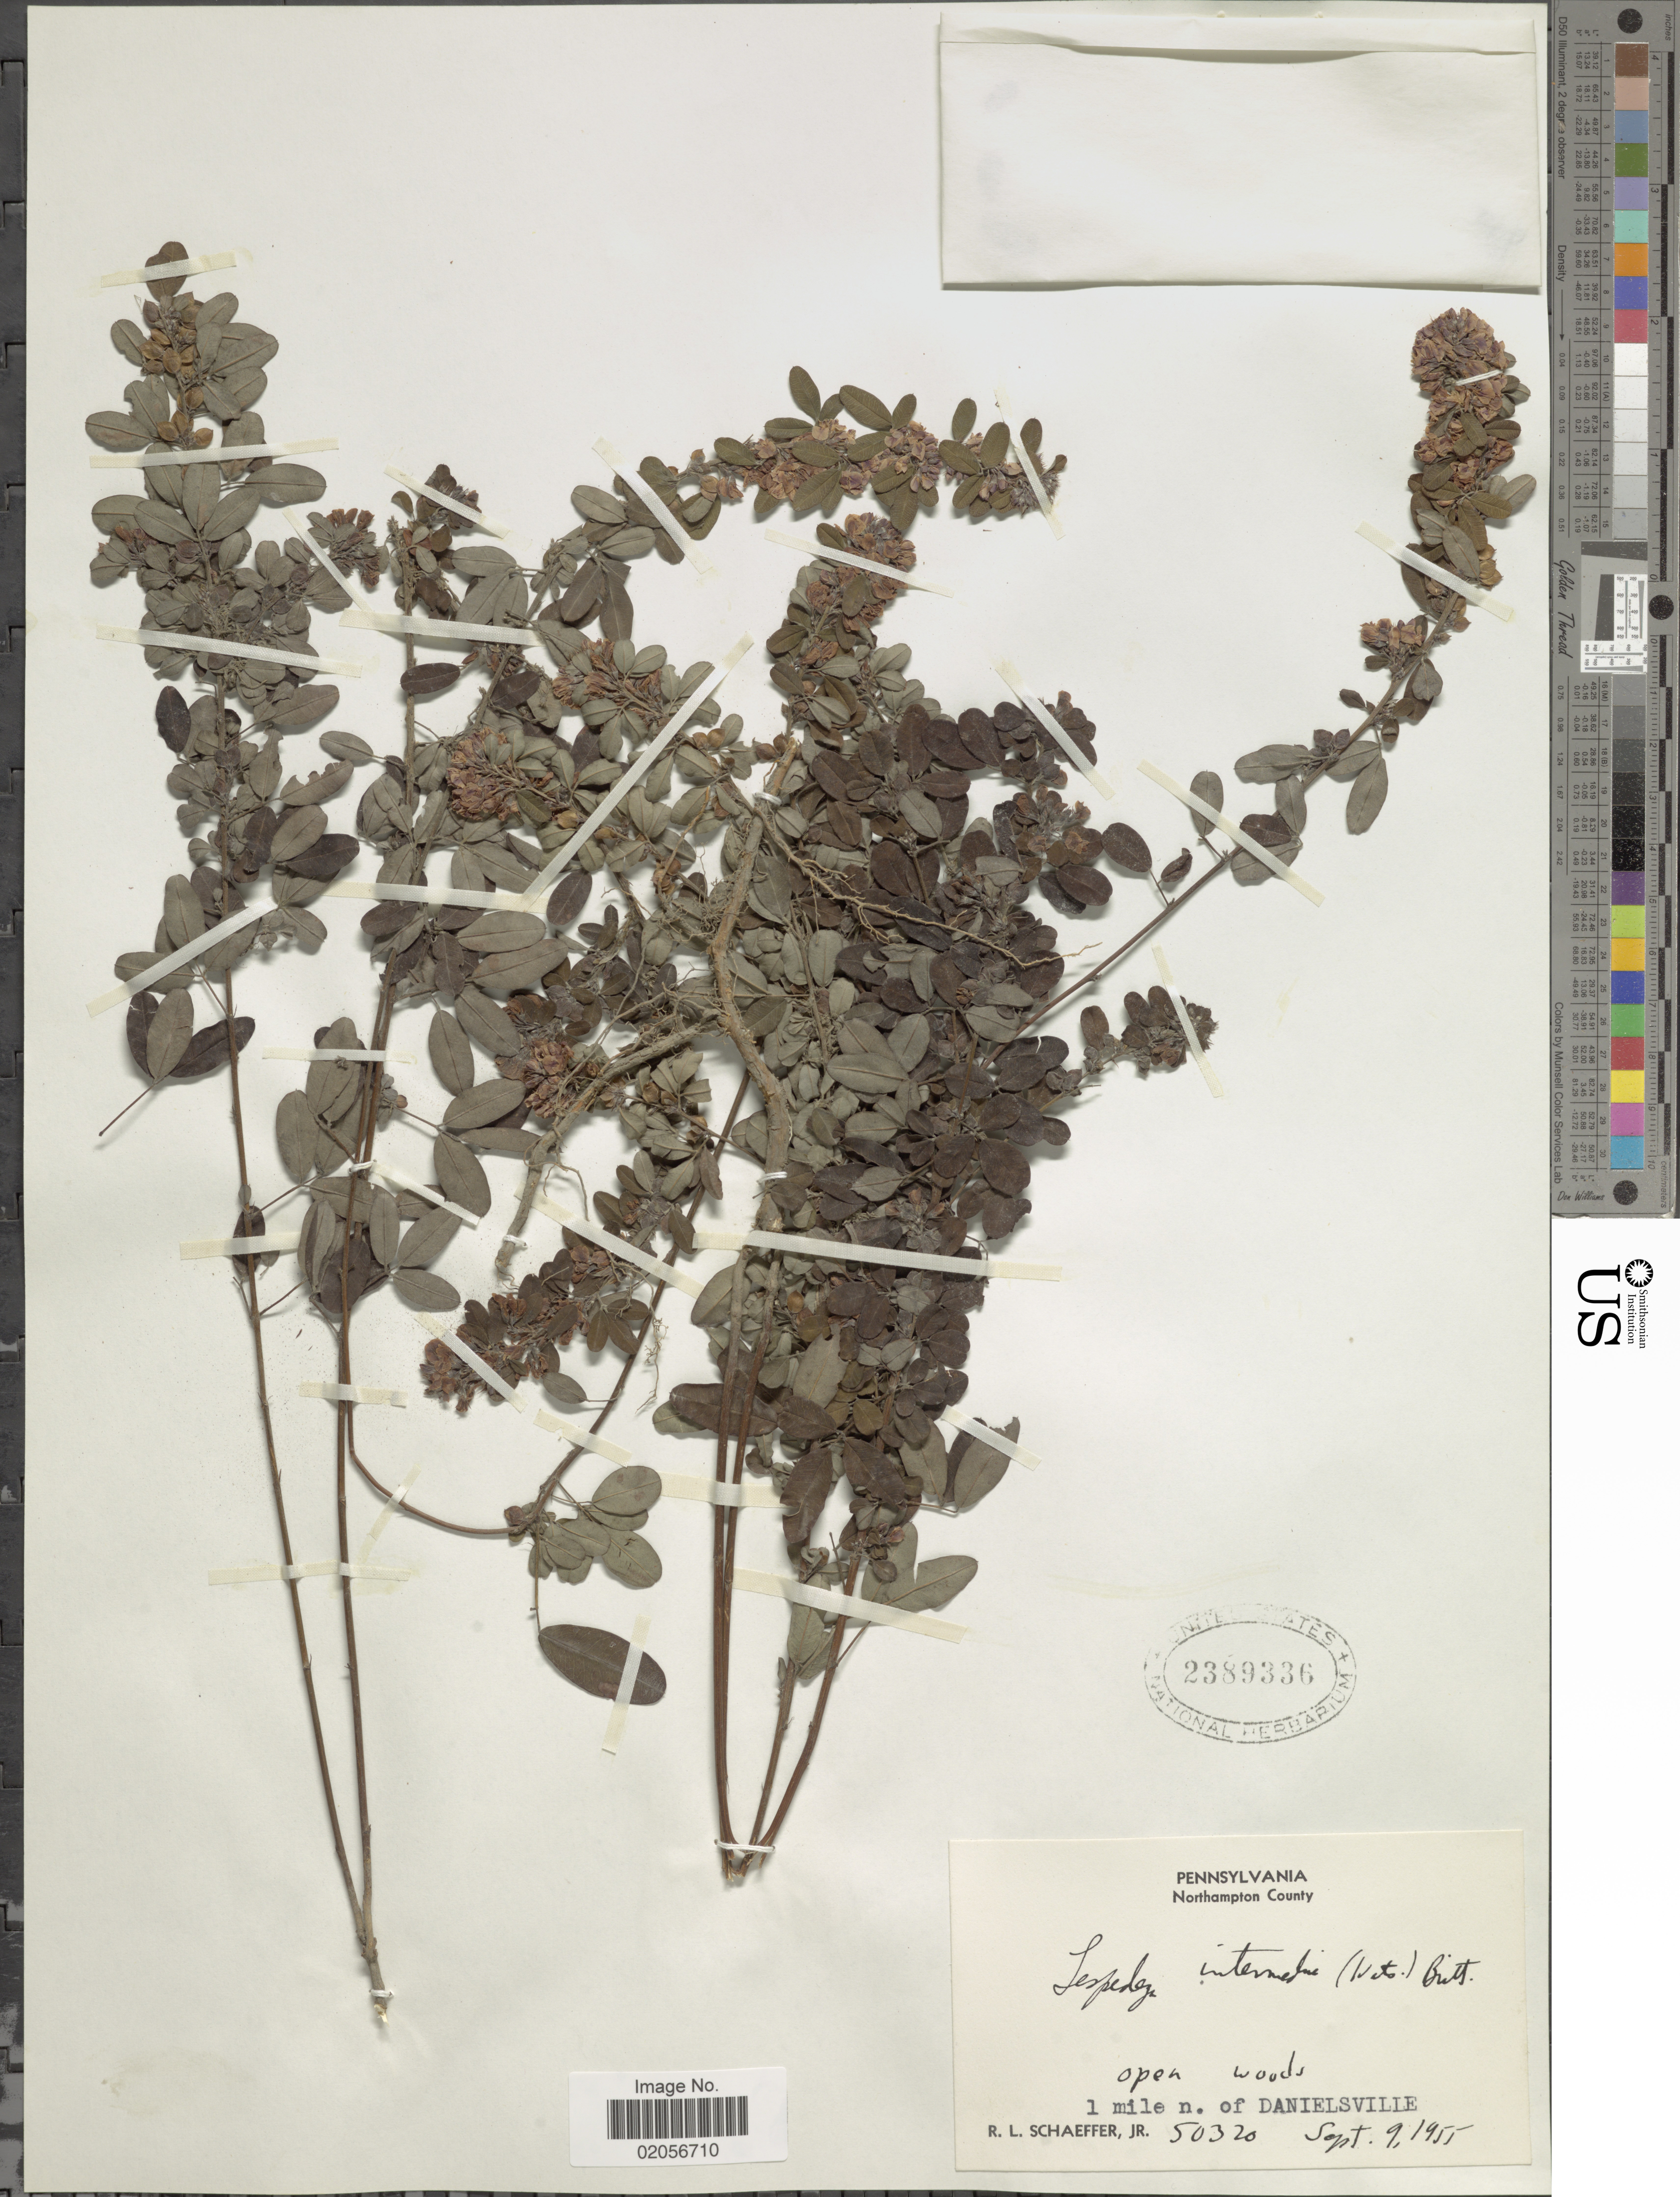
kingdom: Plantae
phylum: Tracheophyta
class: Magnoliopsida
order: Fabales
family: Fabaceae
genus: Lespedeza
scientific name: Lespedeza intermedia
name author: (S. Watson) Britton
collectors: R. L. Schaeffer Jr.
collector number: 50320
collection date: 1955-09-09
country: United States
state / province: Pennsylvania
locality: Northampton County, open woods, 1 mile n of Danielsville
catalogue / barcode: US 2389336